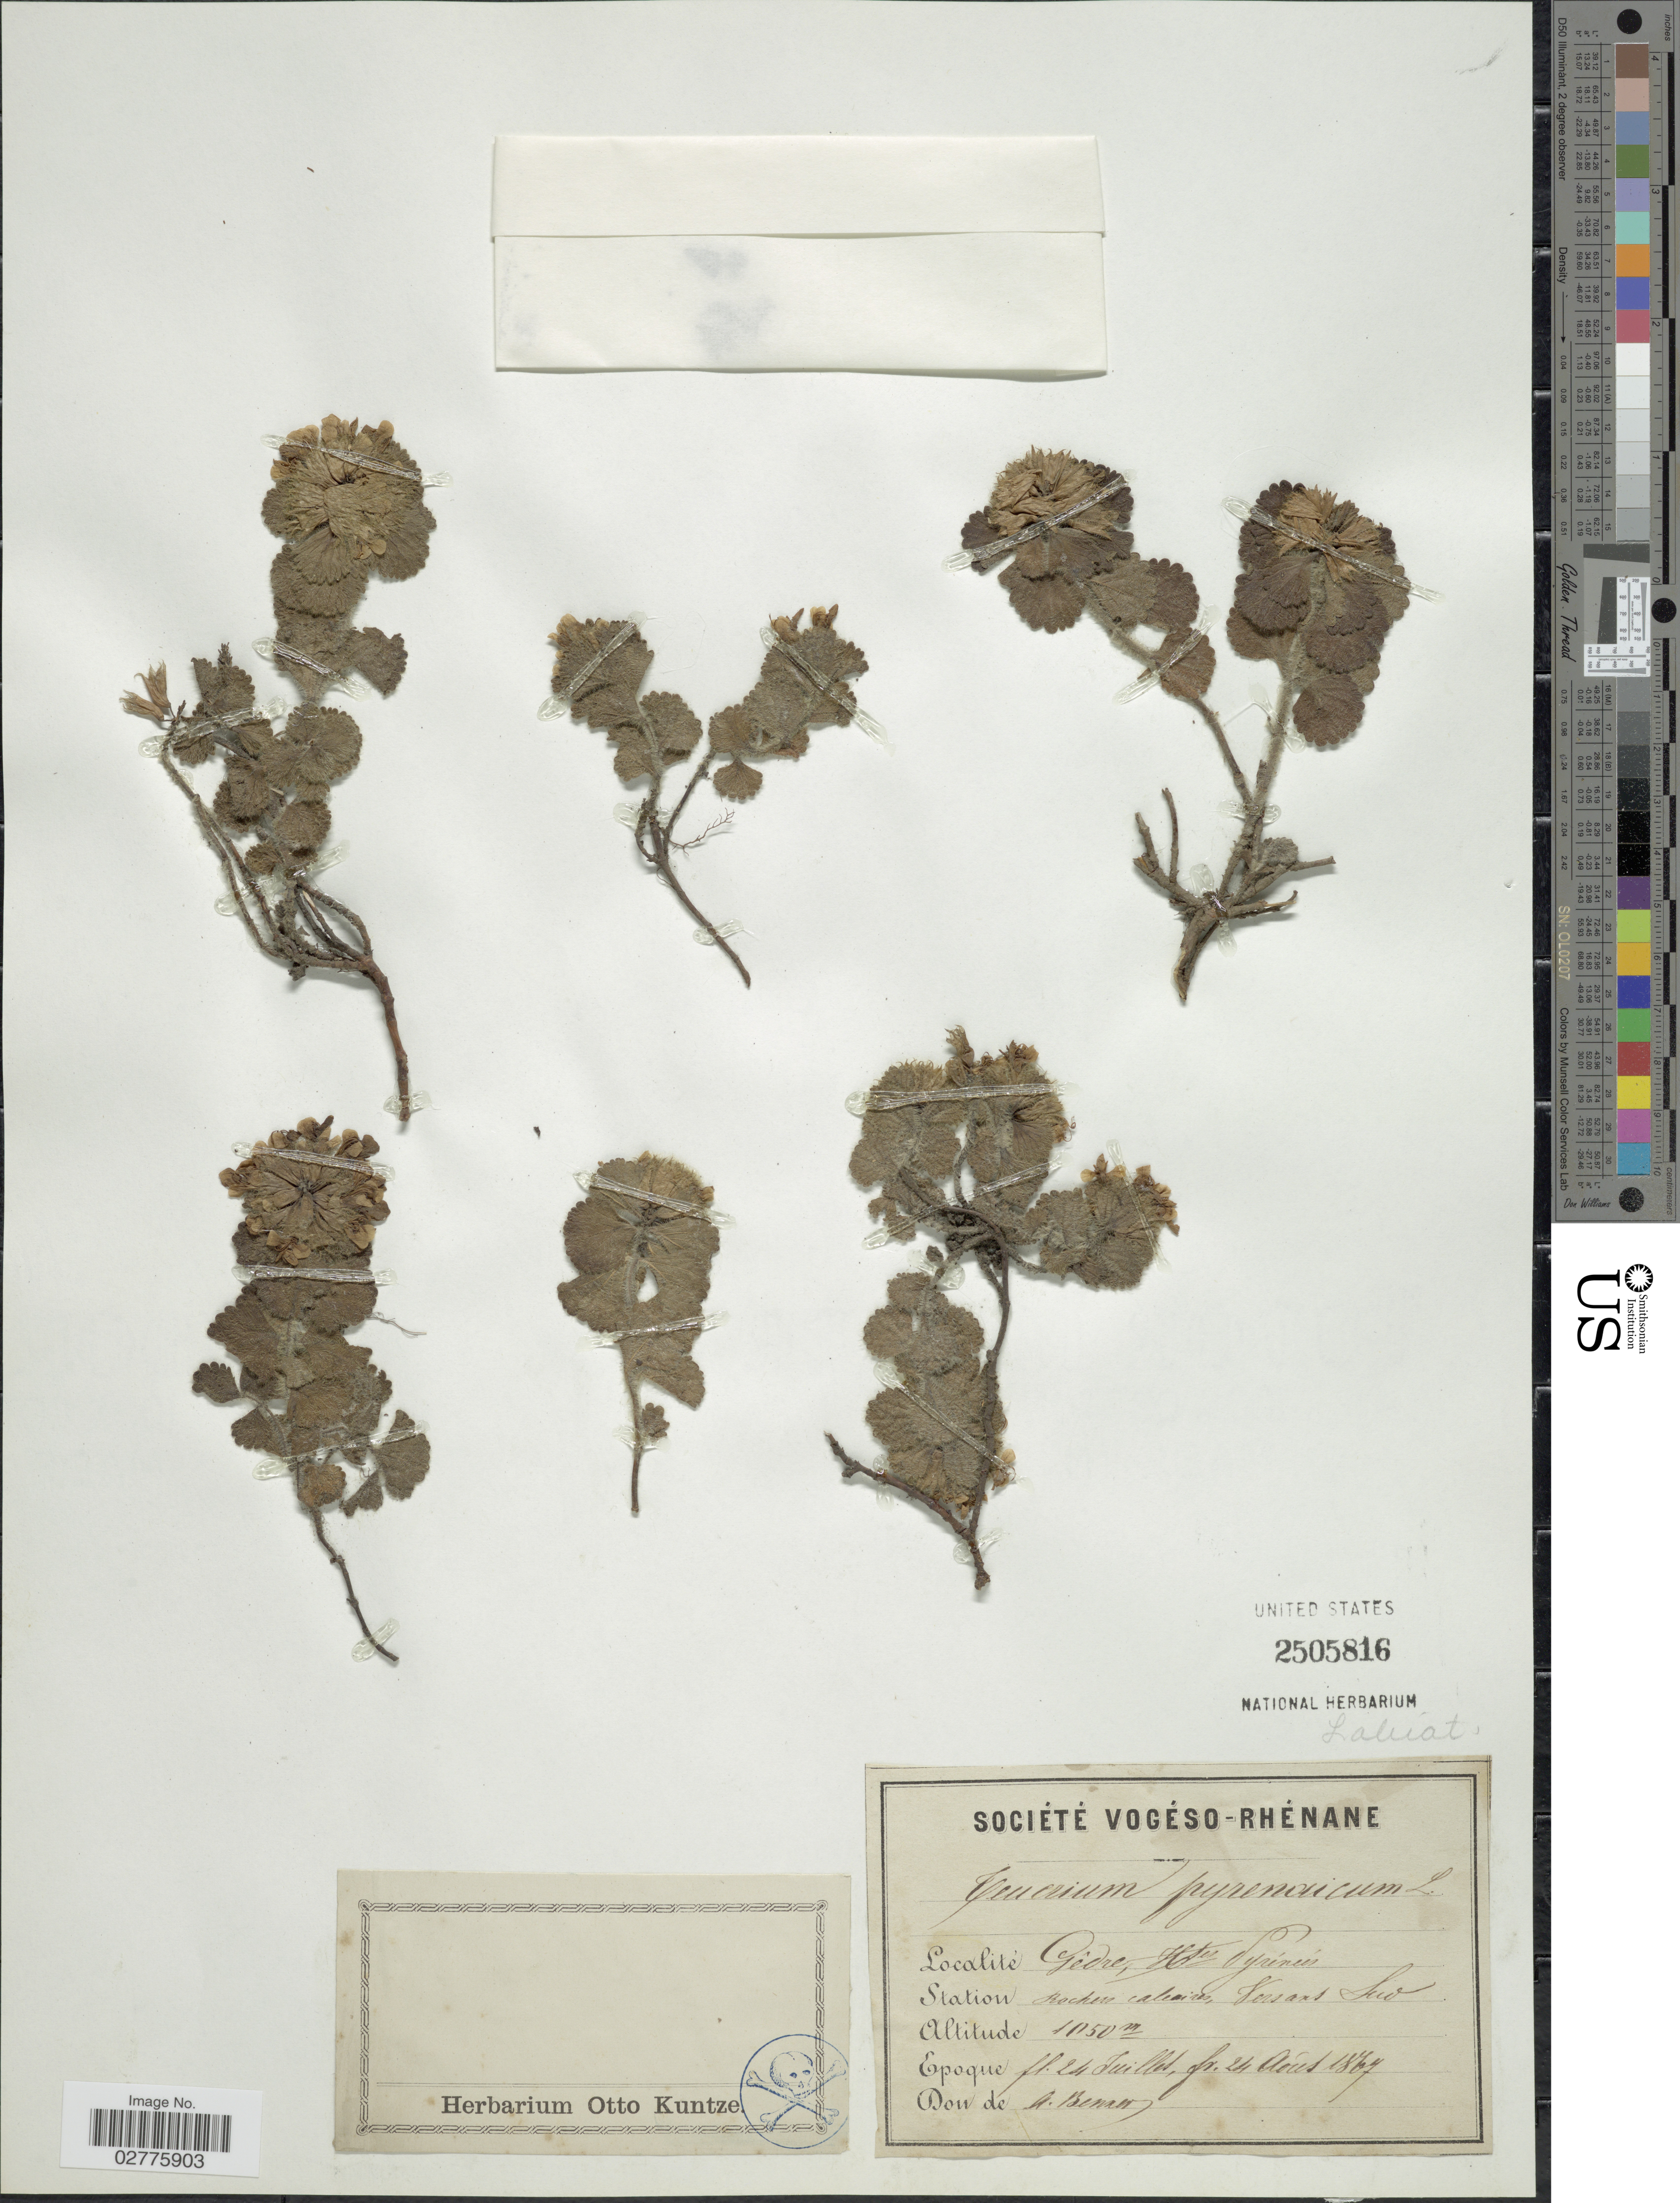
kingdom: Plantae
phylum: Tracheophyta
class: Magnoliopsida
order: Lamiales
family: Lamiaceae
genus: Teucrium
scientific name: Teucrium pyrenaicum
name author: L.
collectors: A. Benner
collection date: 1867-07-24/1867-08-24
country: France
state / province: Occitanie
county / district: Hautes-Pyrénées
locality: Gêdre. Hte Pyrénées. Station Rochers calcaires, Versant Sud.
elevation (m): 1050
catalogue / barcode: US 2505816